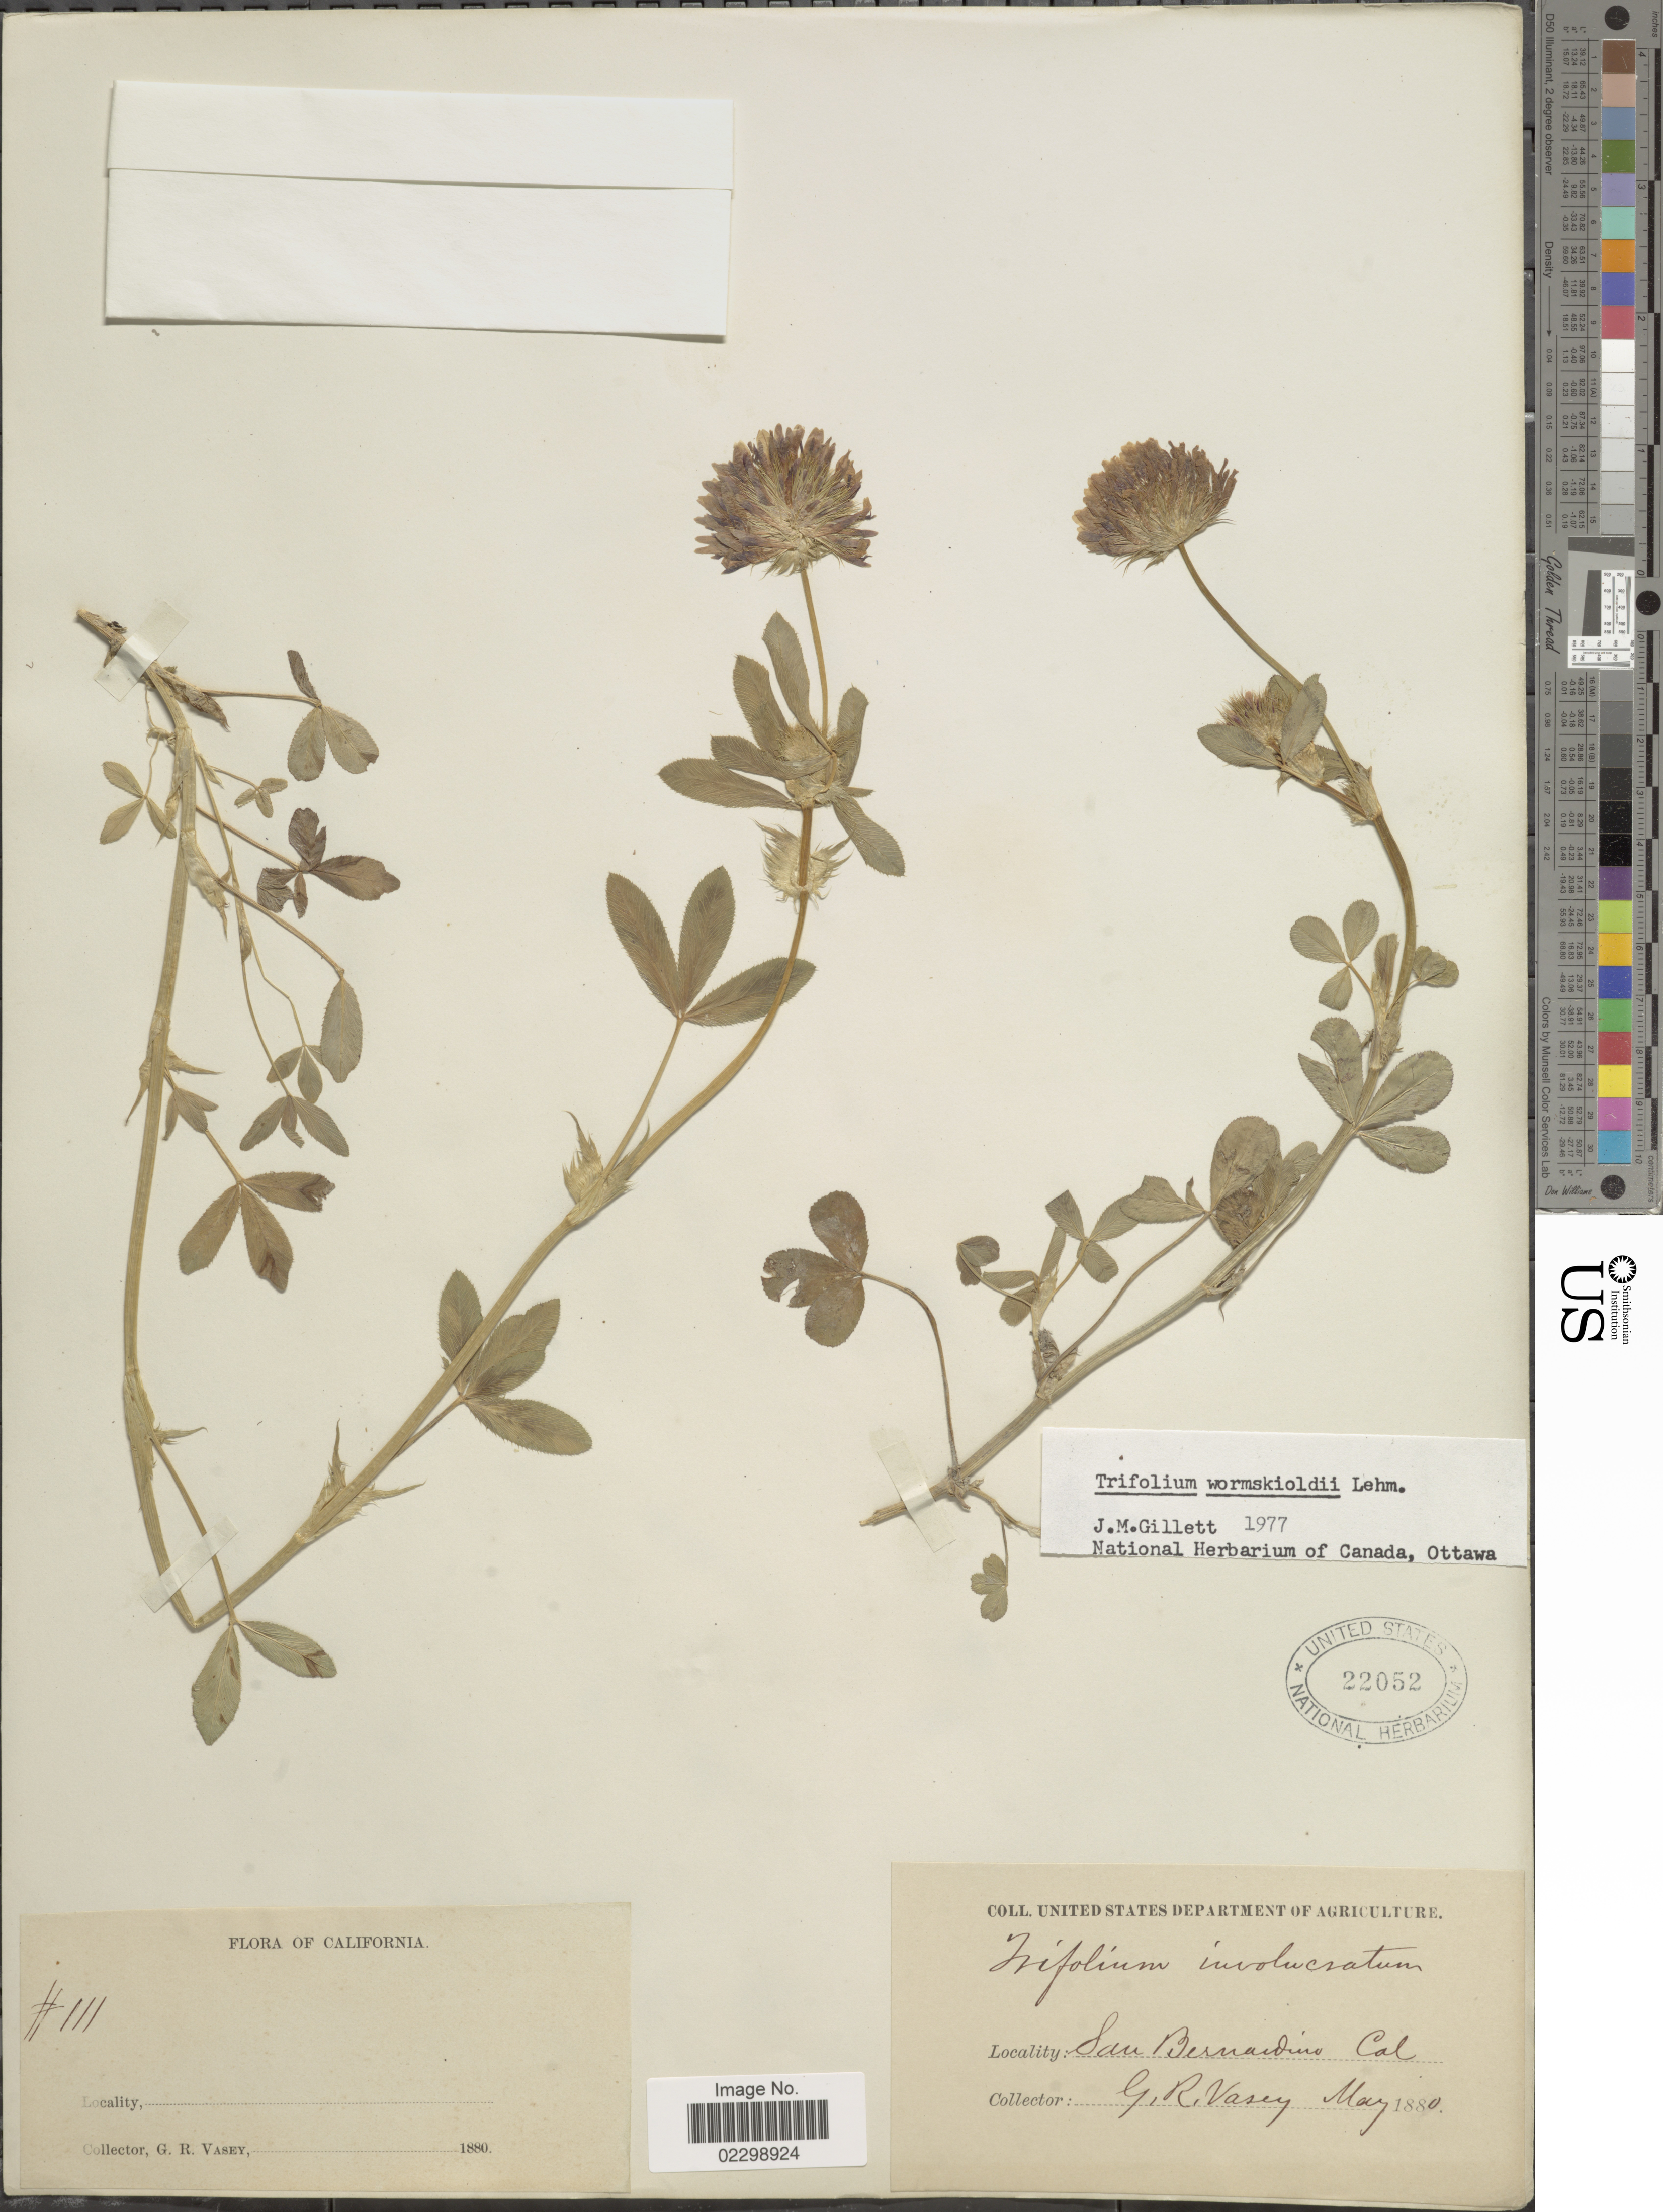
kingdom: Plantae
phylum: Tracheophyta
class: Magnoliopsida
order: Fabales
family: Fabaceae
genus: Trifolium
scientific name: Trifolium wormskioldii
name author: Lehm.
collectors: G. R. Vasey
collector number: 111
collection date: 1880-05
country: United States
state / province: California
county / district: San Bernardino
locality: San Bernardino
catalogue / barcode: US 22052